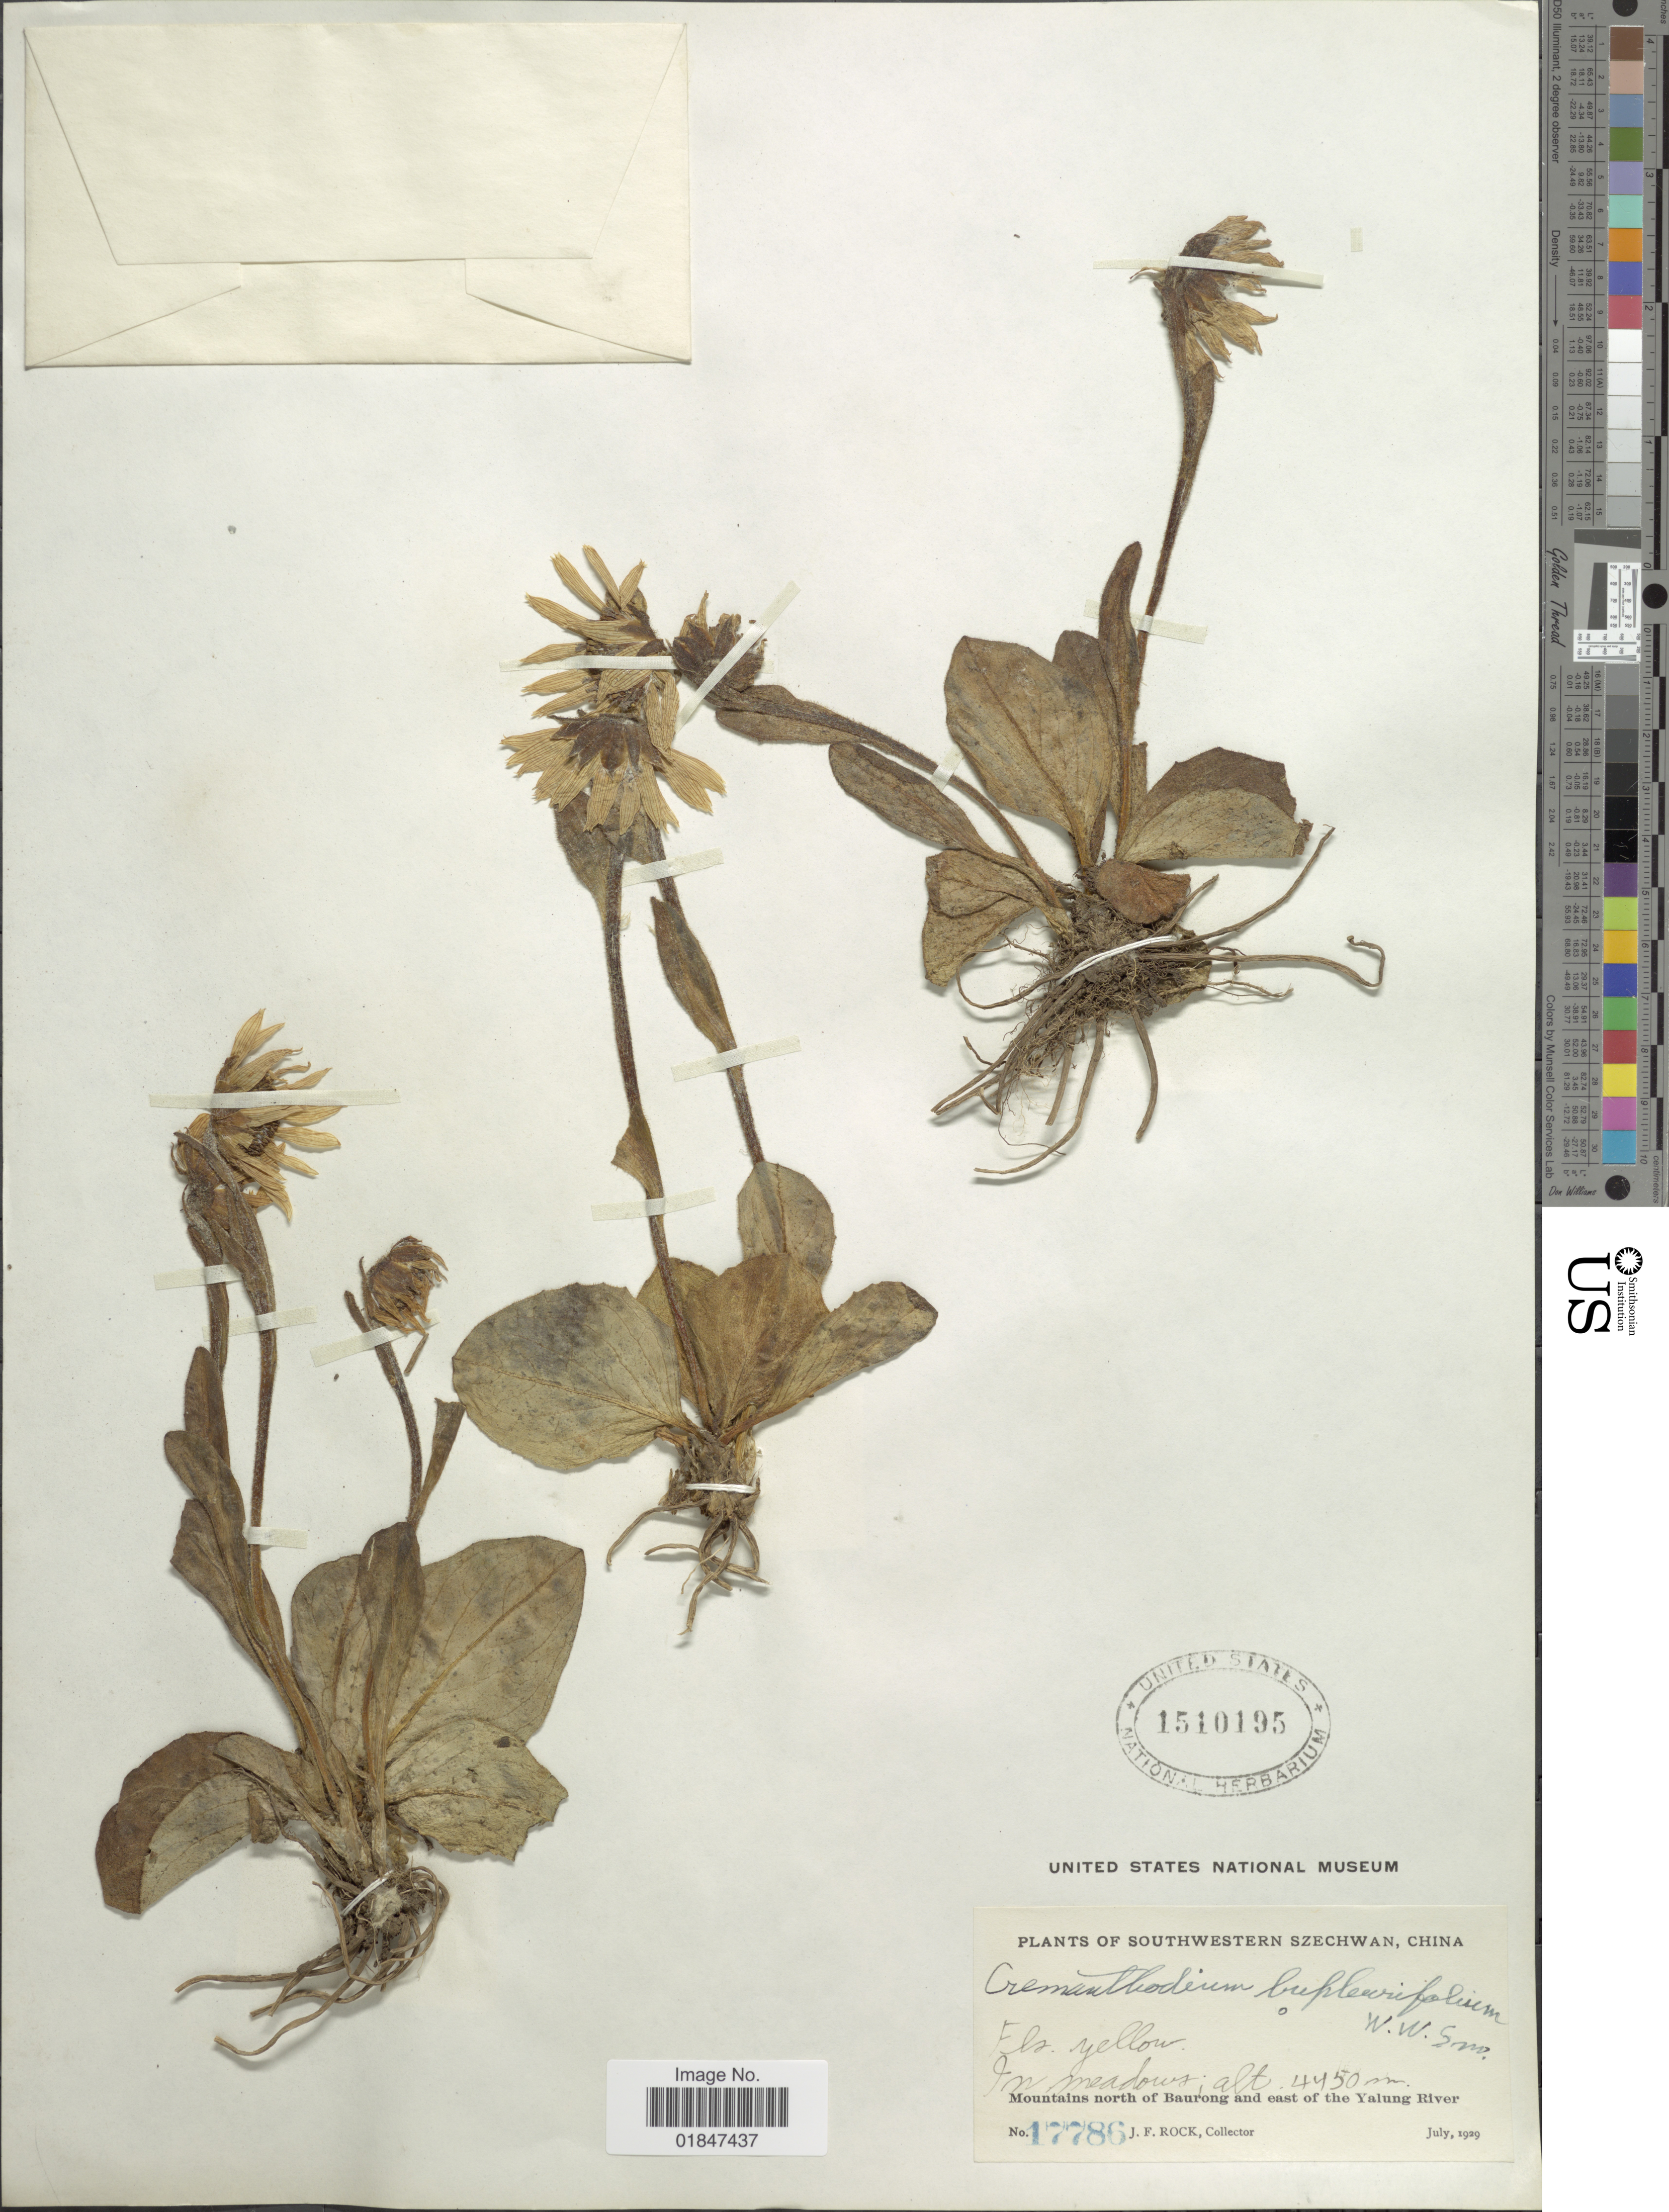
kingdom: Plantae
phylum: Tracheophyta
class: Magnoliopsida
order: Asterales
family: Asteraceae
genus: Cremanthodium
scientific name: Cremanthodium bupleurifolium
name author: W.W. Sm.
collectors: J. Rock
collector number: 17786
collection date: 1929-07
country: China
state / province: Sichuan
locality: Southwestern Szechwan, Mountains north of Baurong and east of the Yalung River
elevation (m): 4450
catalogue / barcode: US 1510195